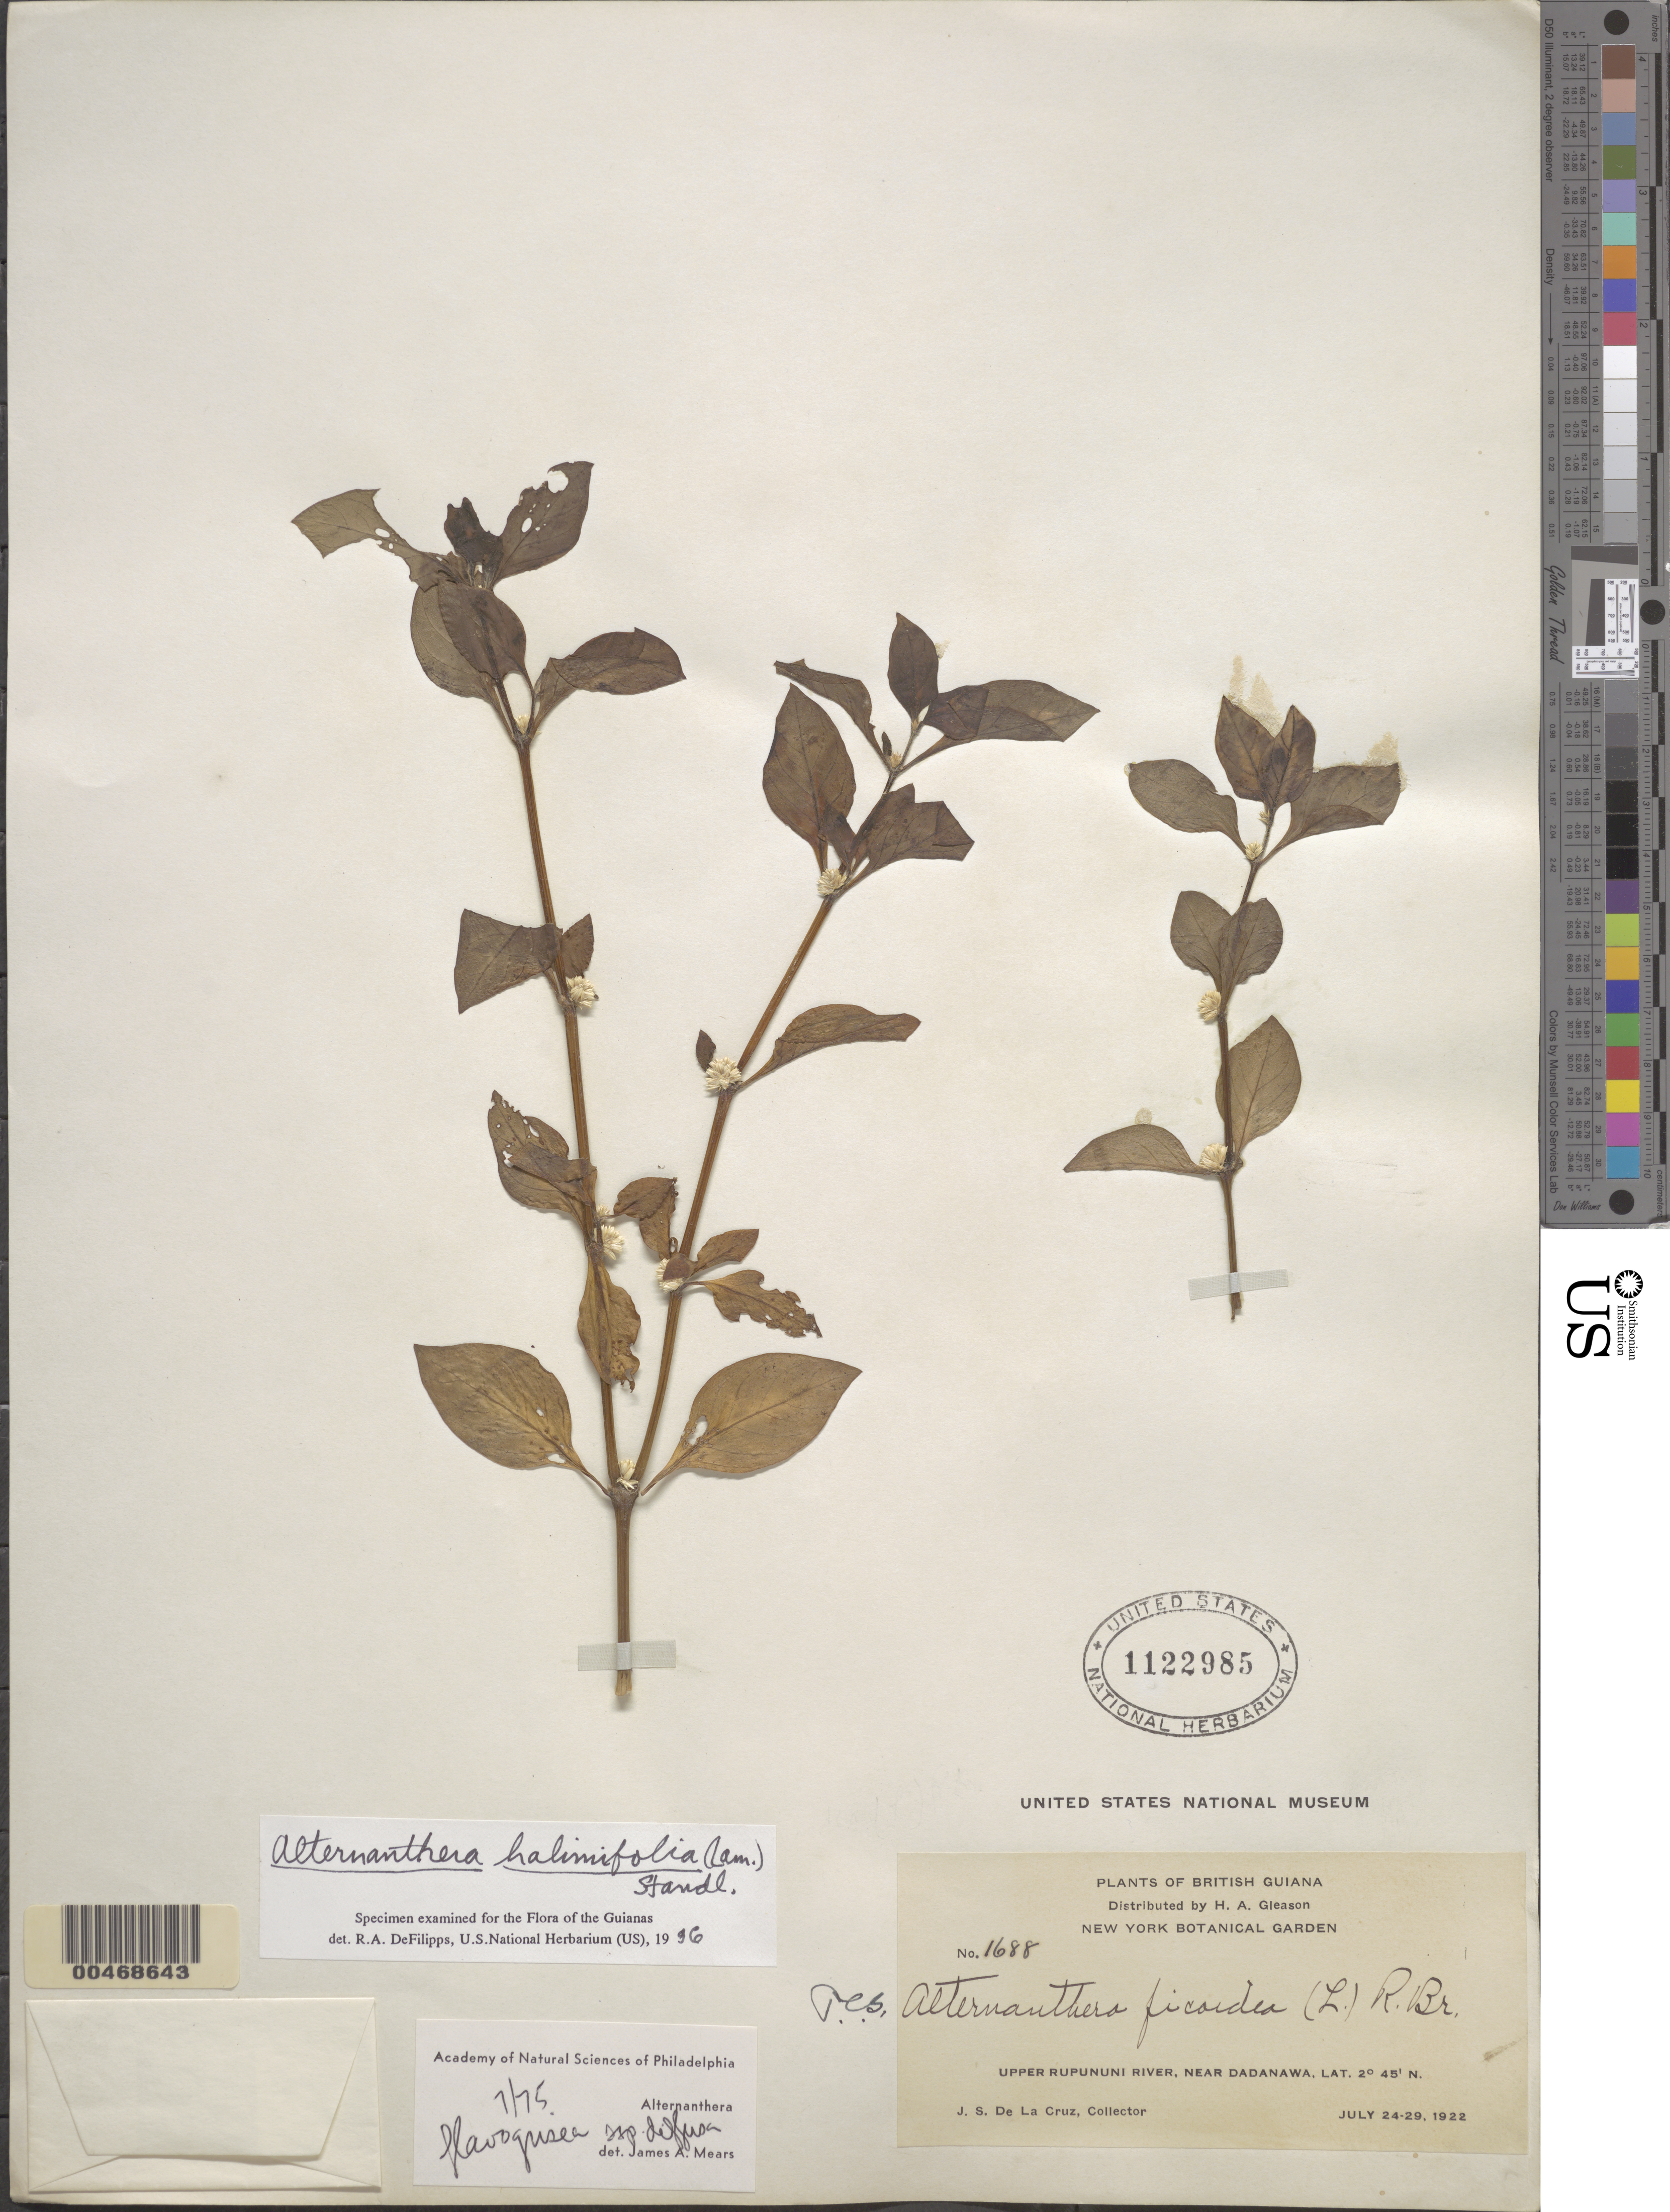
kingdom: Plantae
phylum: Tracheophyta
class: Magnoliopsida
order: Caryophyllales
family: Amaranthaceae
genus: Alternanthera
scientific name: Alternanthera halimifolia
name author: (Lam.) Standl. ex Pittier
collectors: J. S. de la Cruz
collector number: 1688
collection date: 1922-07-24/1922-07-29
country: Guyana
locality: British Guiana. Upper Rupununi River, near Dadanawa.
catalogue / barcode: US 1122985